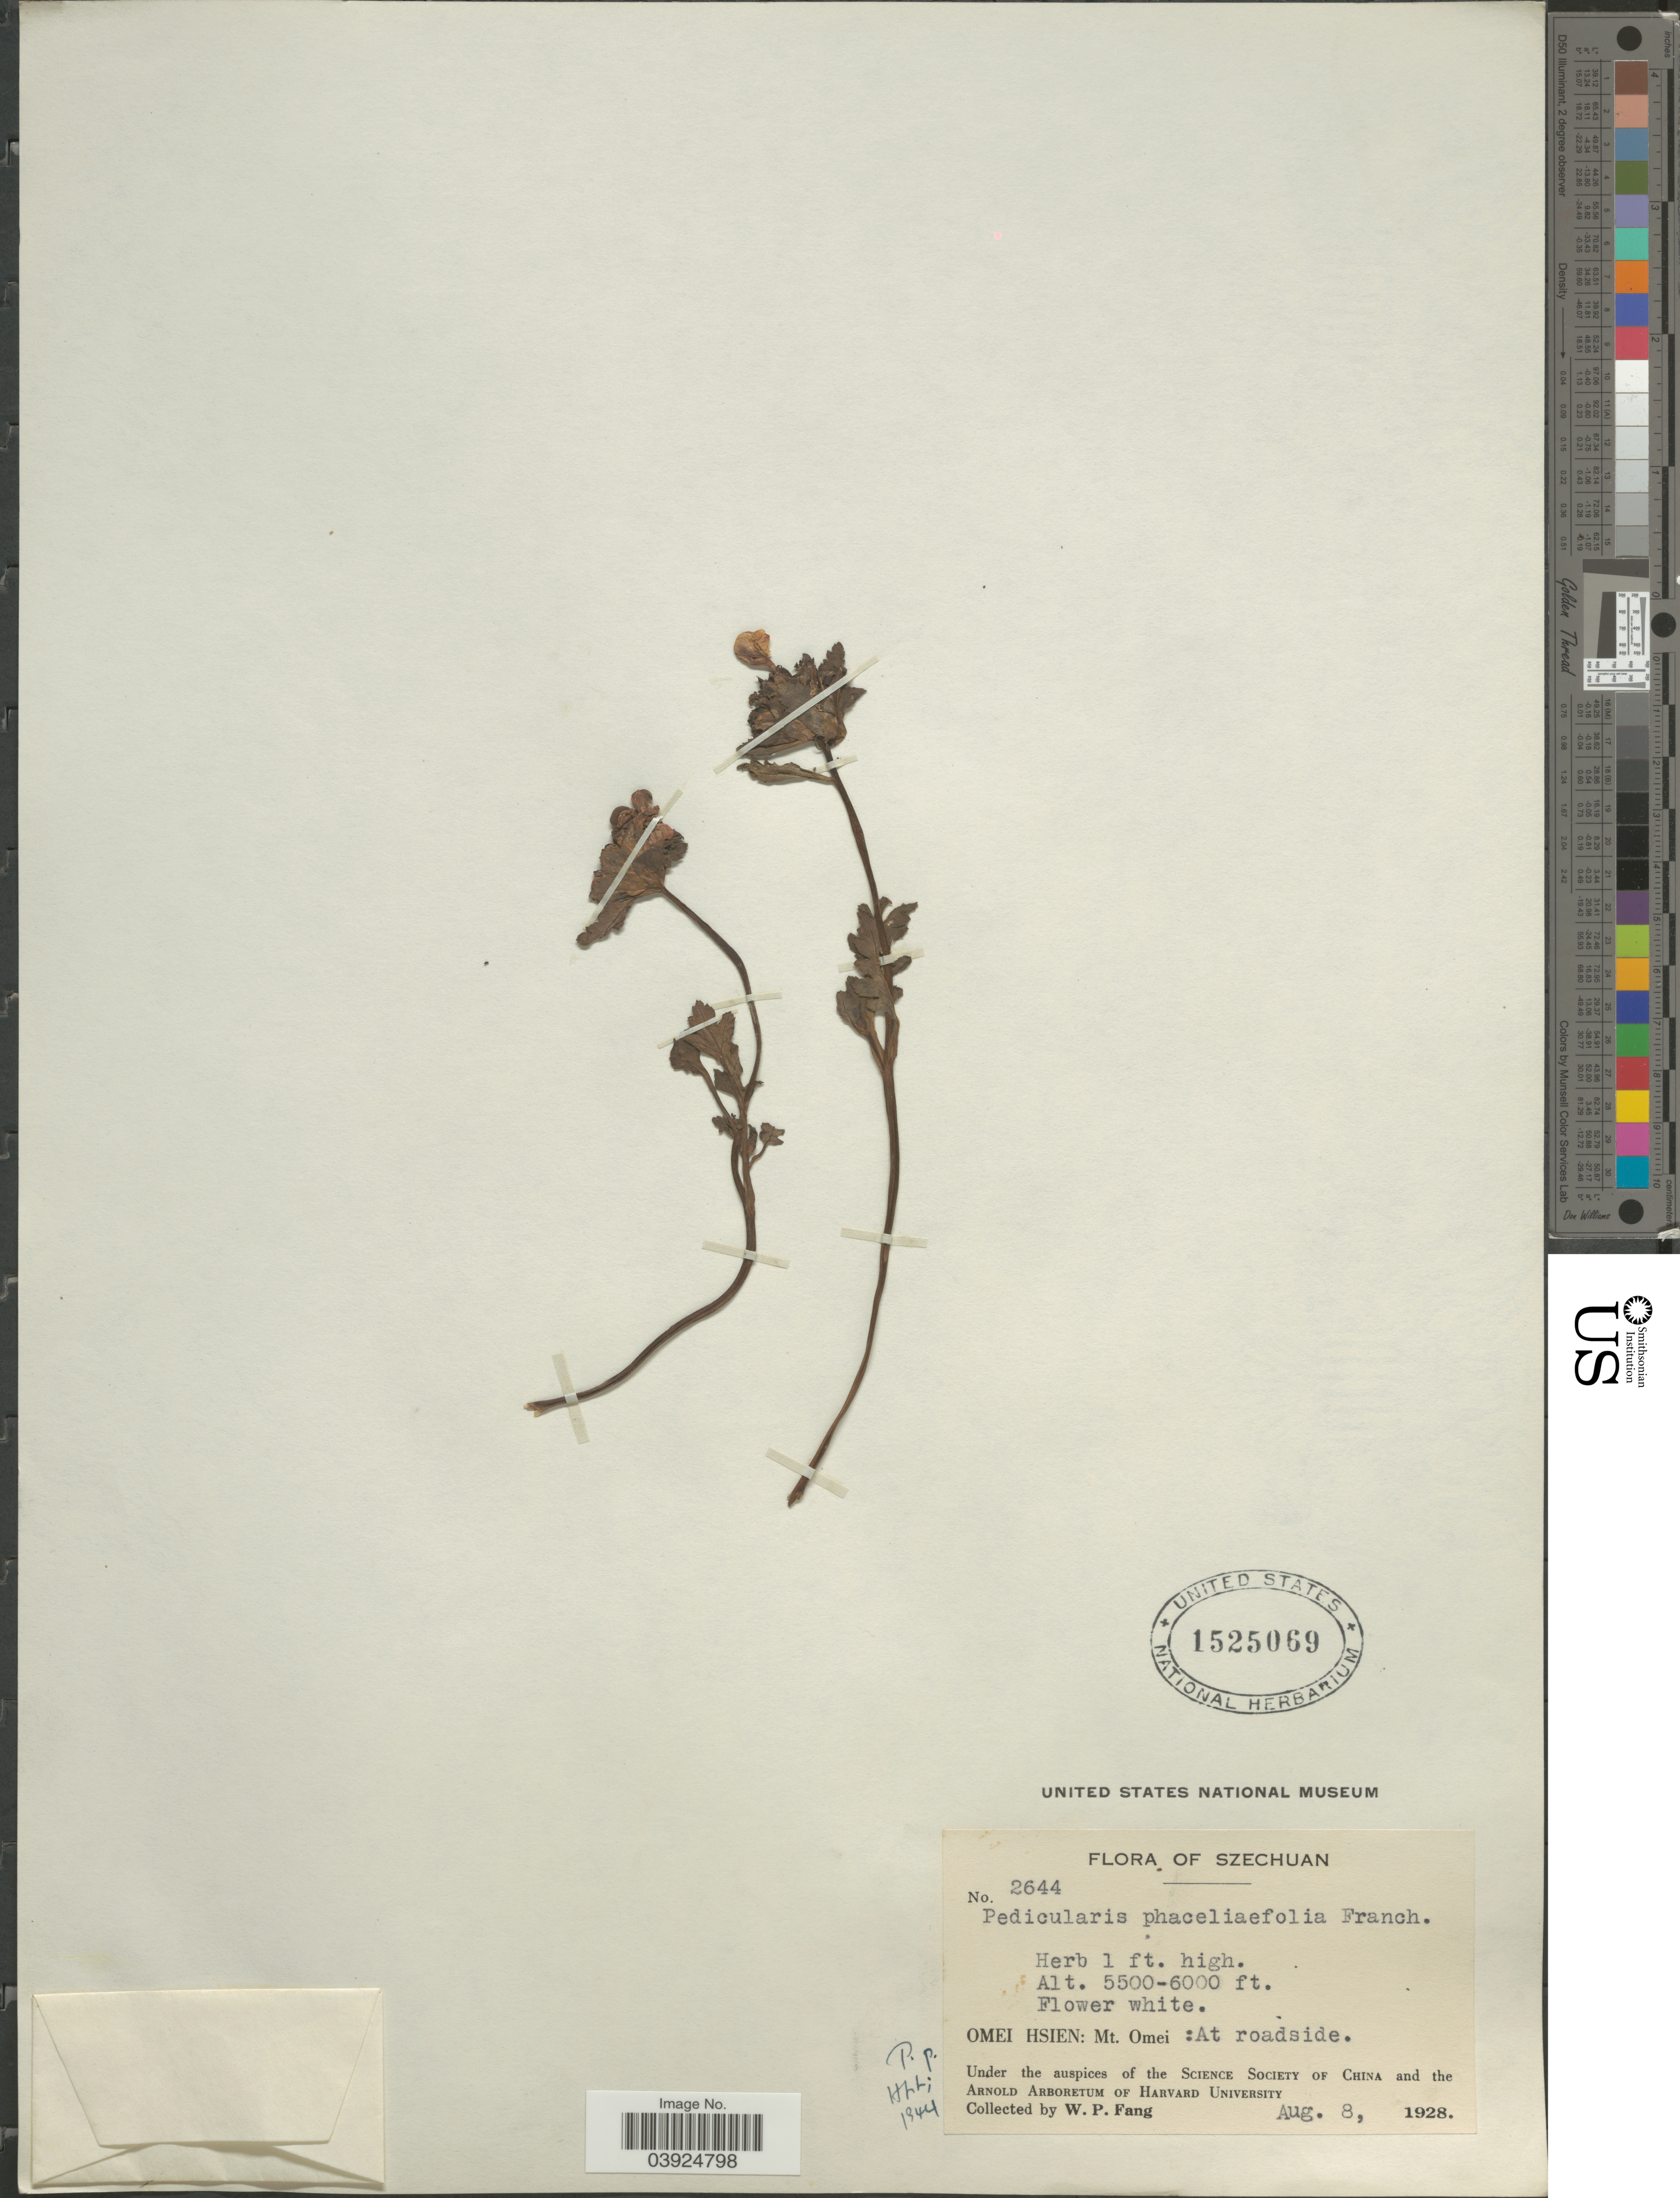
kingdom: Plantae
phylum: Tracheophyta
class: Magnoliopsida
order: Lamiales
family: Orobanchaceae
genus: Pedicularis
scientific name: Pedicularis phaceliifolia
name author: Franch.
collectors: W. P. Fang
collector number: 2644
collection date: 1928-08-08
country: China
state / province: Sichuan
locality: Szechuan. Omei Hsien: Mt. Omei: at roadside.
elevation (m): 1676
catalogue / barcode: US 1525069